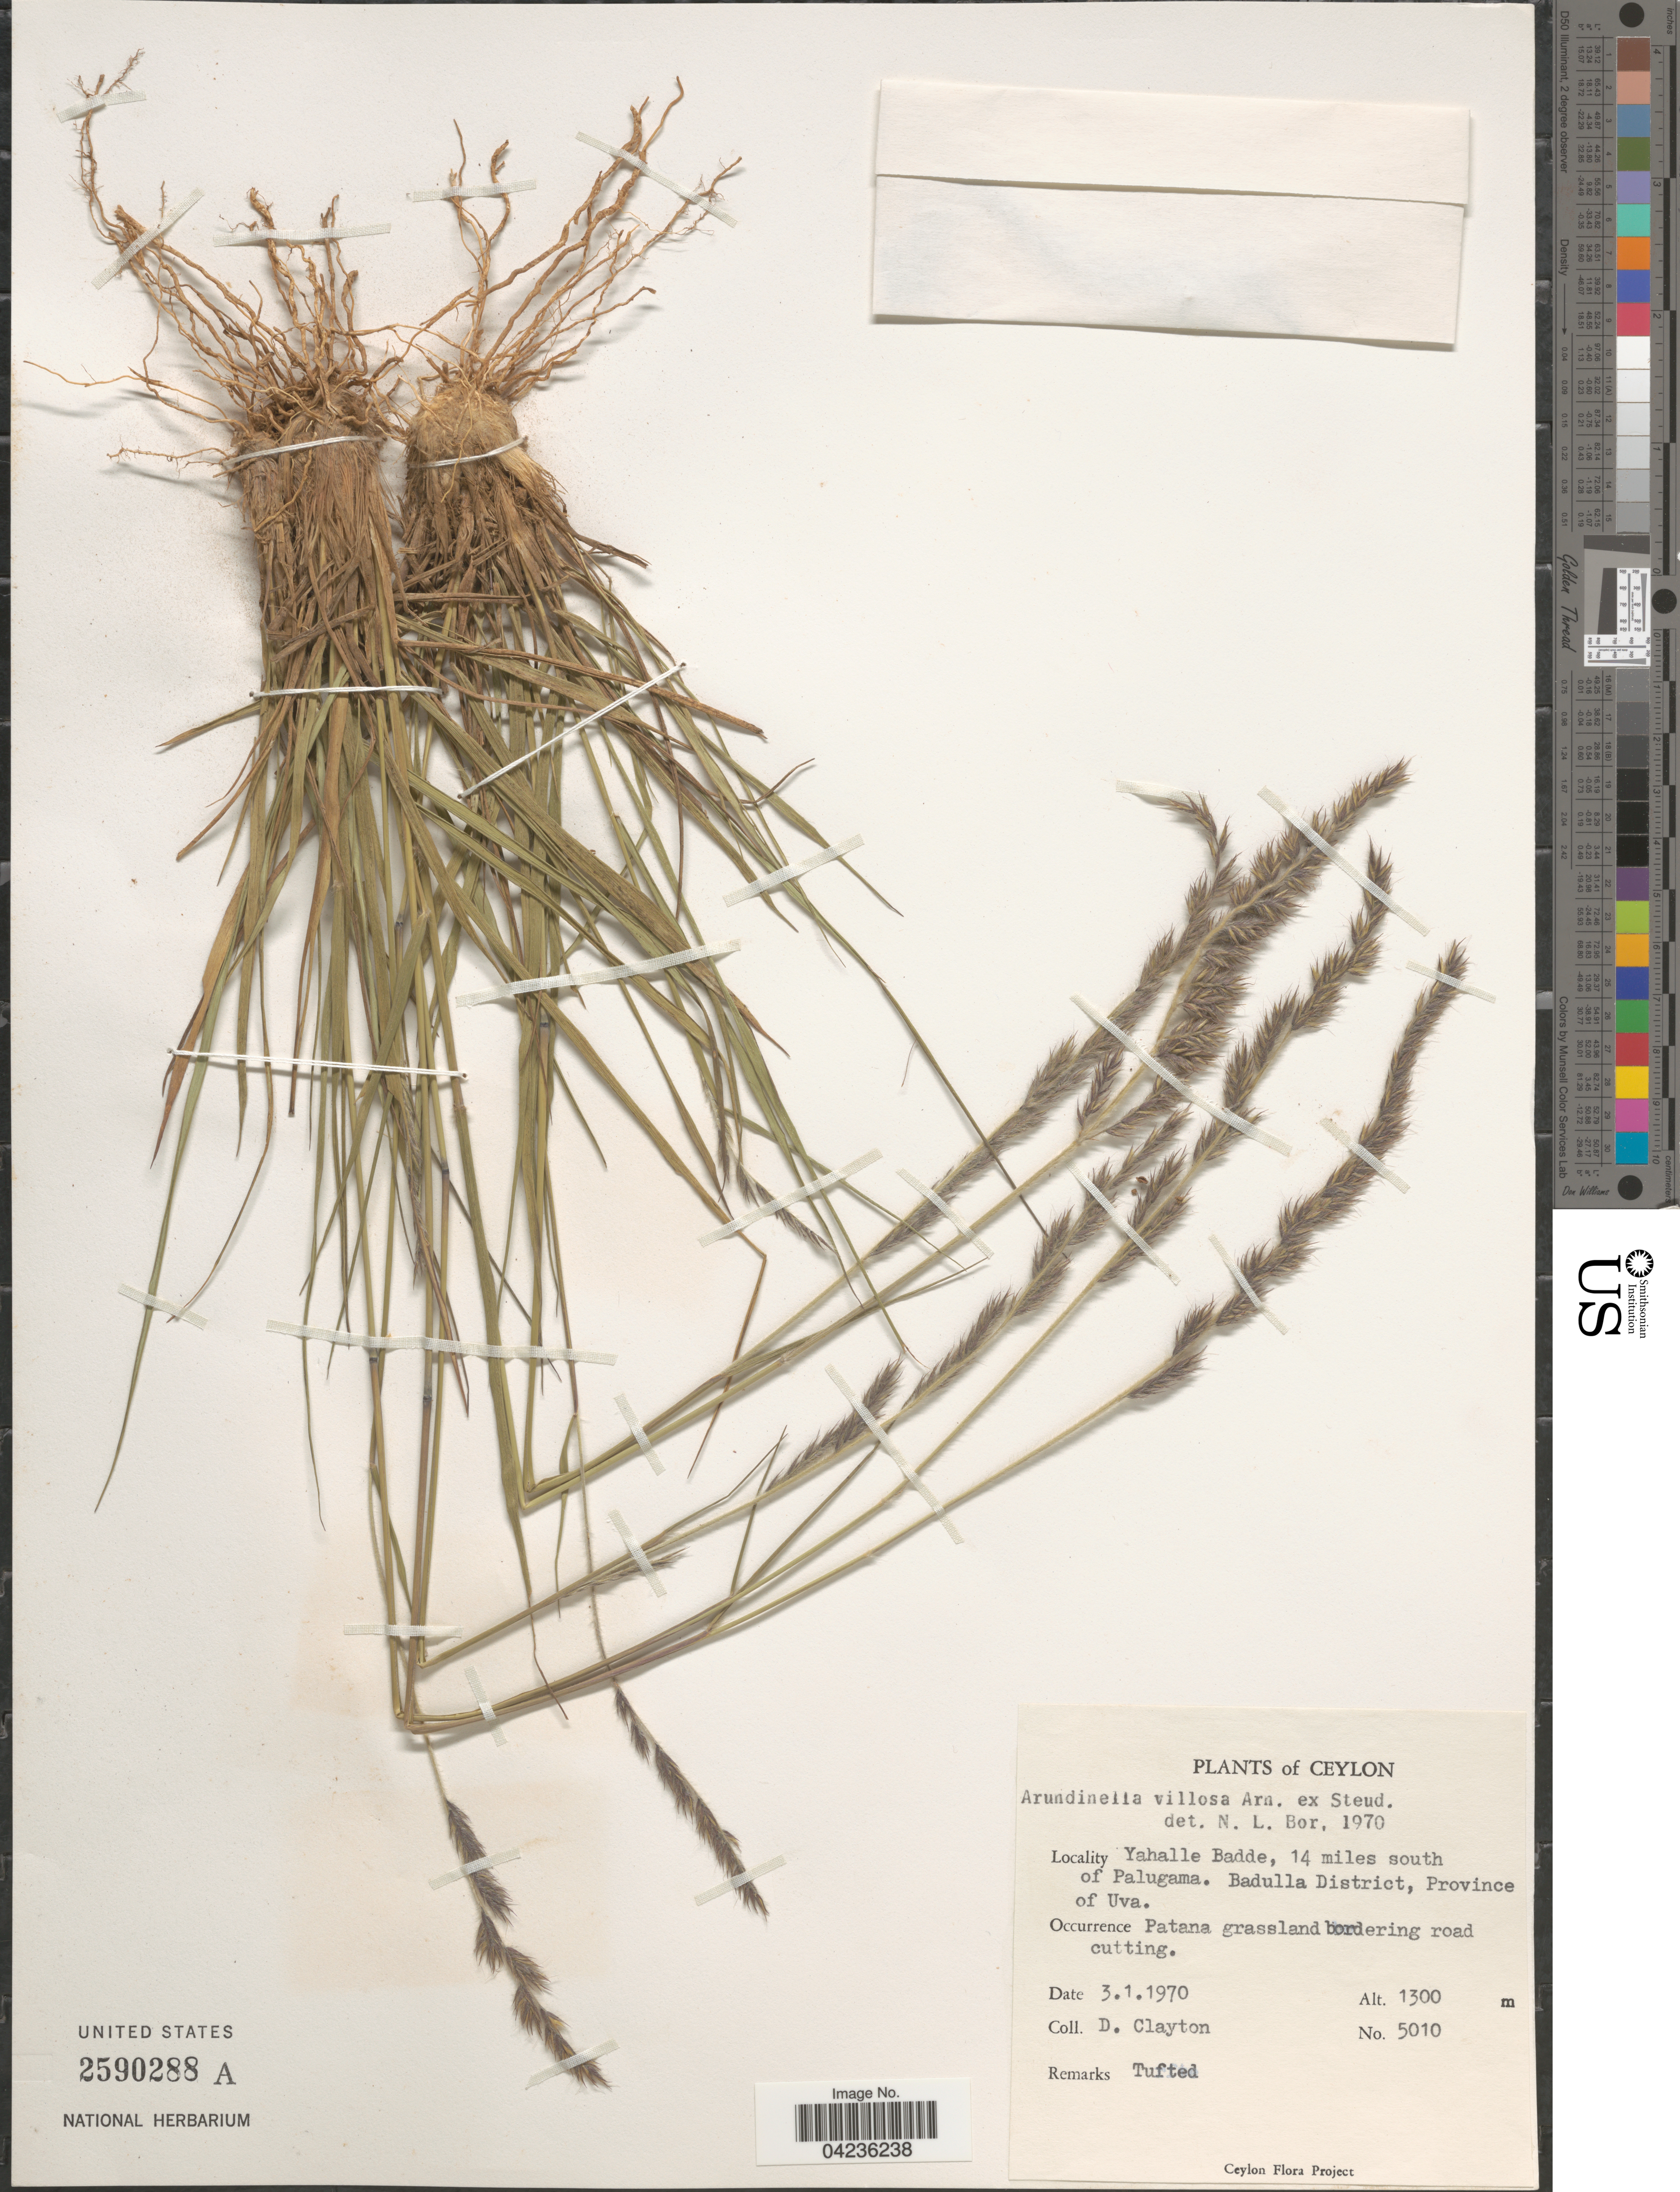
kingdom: Plantae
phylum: Tracheophyta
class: Liliopsida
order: Poales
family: Poaceae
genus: Arundinella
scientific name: Arundinella villosa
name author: Arn. ex Steud.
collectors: D. Clayton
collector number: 5010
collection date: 1970-01-03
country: Sri Lanka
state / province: Uva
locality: Ceylon. Yahalle Badde, 14 miles south of Palugama. Badulla District, Province of Uva.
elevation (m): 1300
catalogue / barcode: US 2590288A